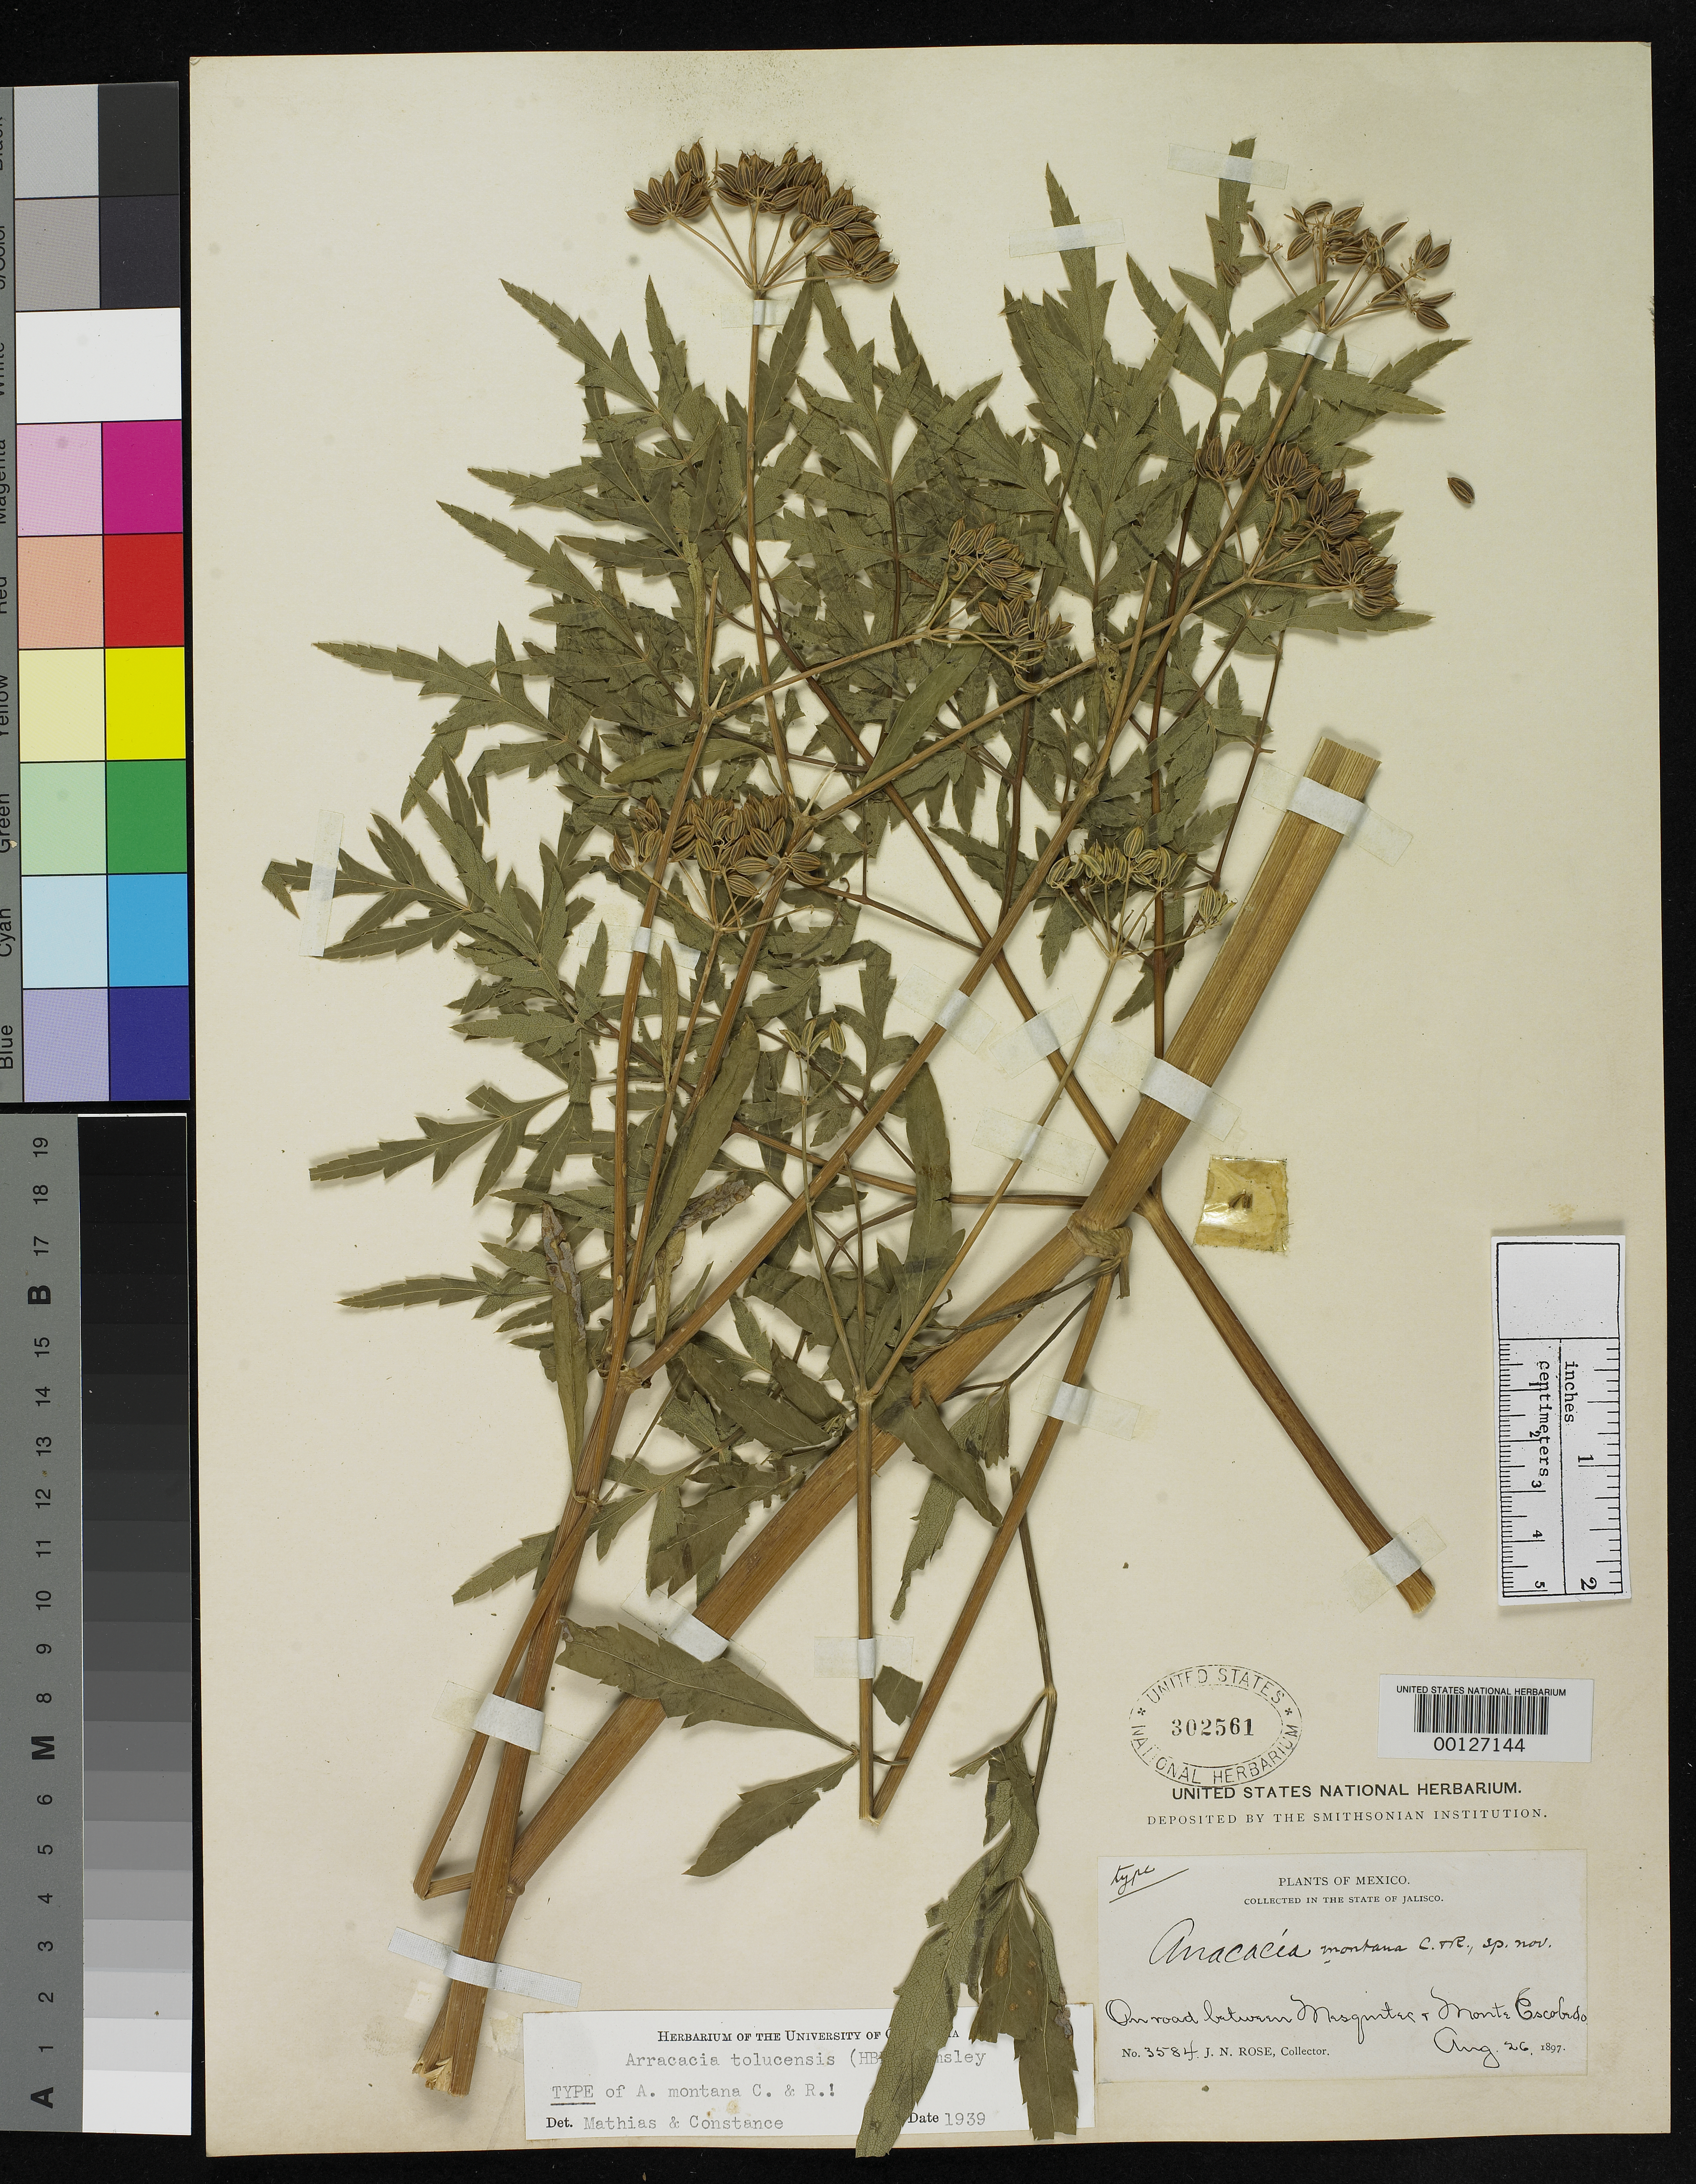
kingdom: Plantae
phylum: Tracheophyta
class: Magnoliopsida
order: Apiales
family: Apiaceae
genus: Arracacia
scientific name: Arracacia montana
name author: J.M. Coult. & Rose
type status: Type Collection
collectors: J. N. Rose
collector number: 3584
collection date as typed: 26 Aug 1897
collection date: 1897-08-26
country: Mexico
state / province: Jalisco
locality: Between Mesquitec and Monte Escabado.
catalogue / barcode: US 302561